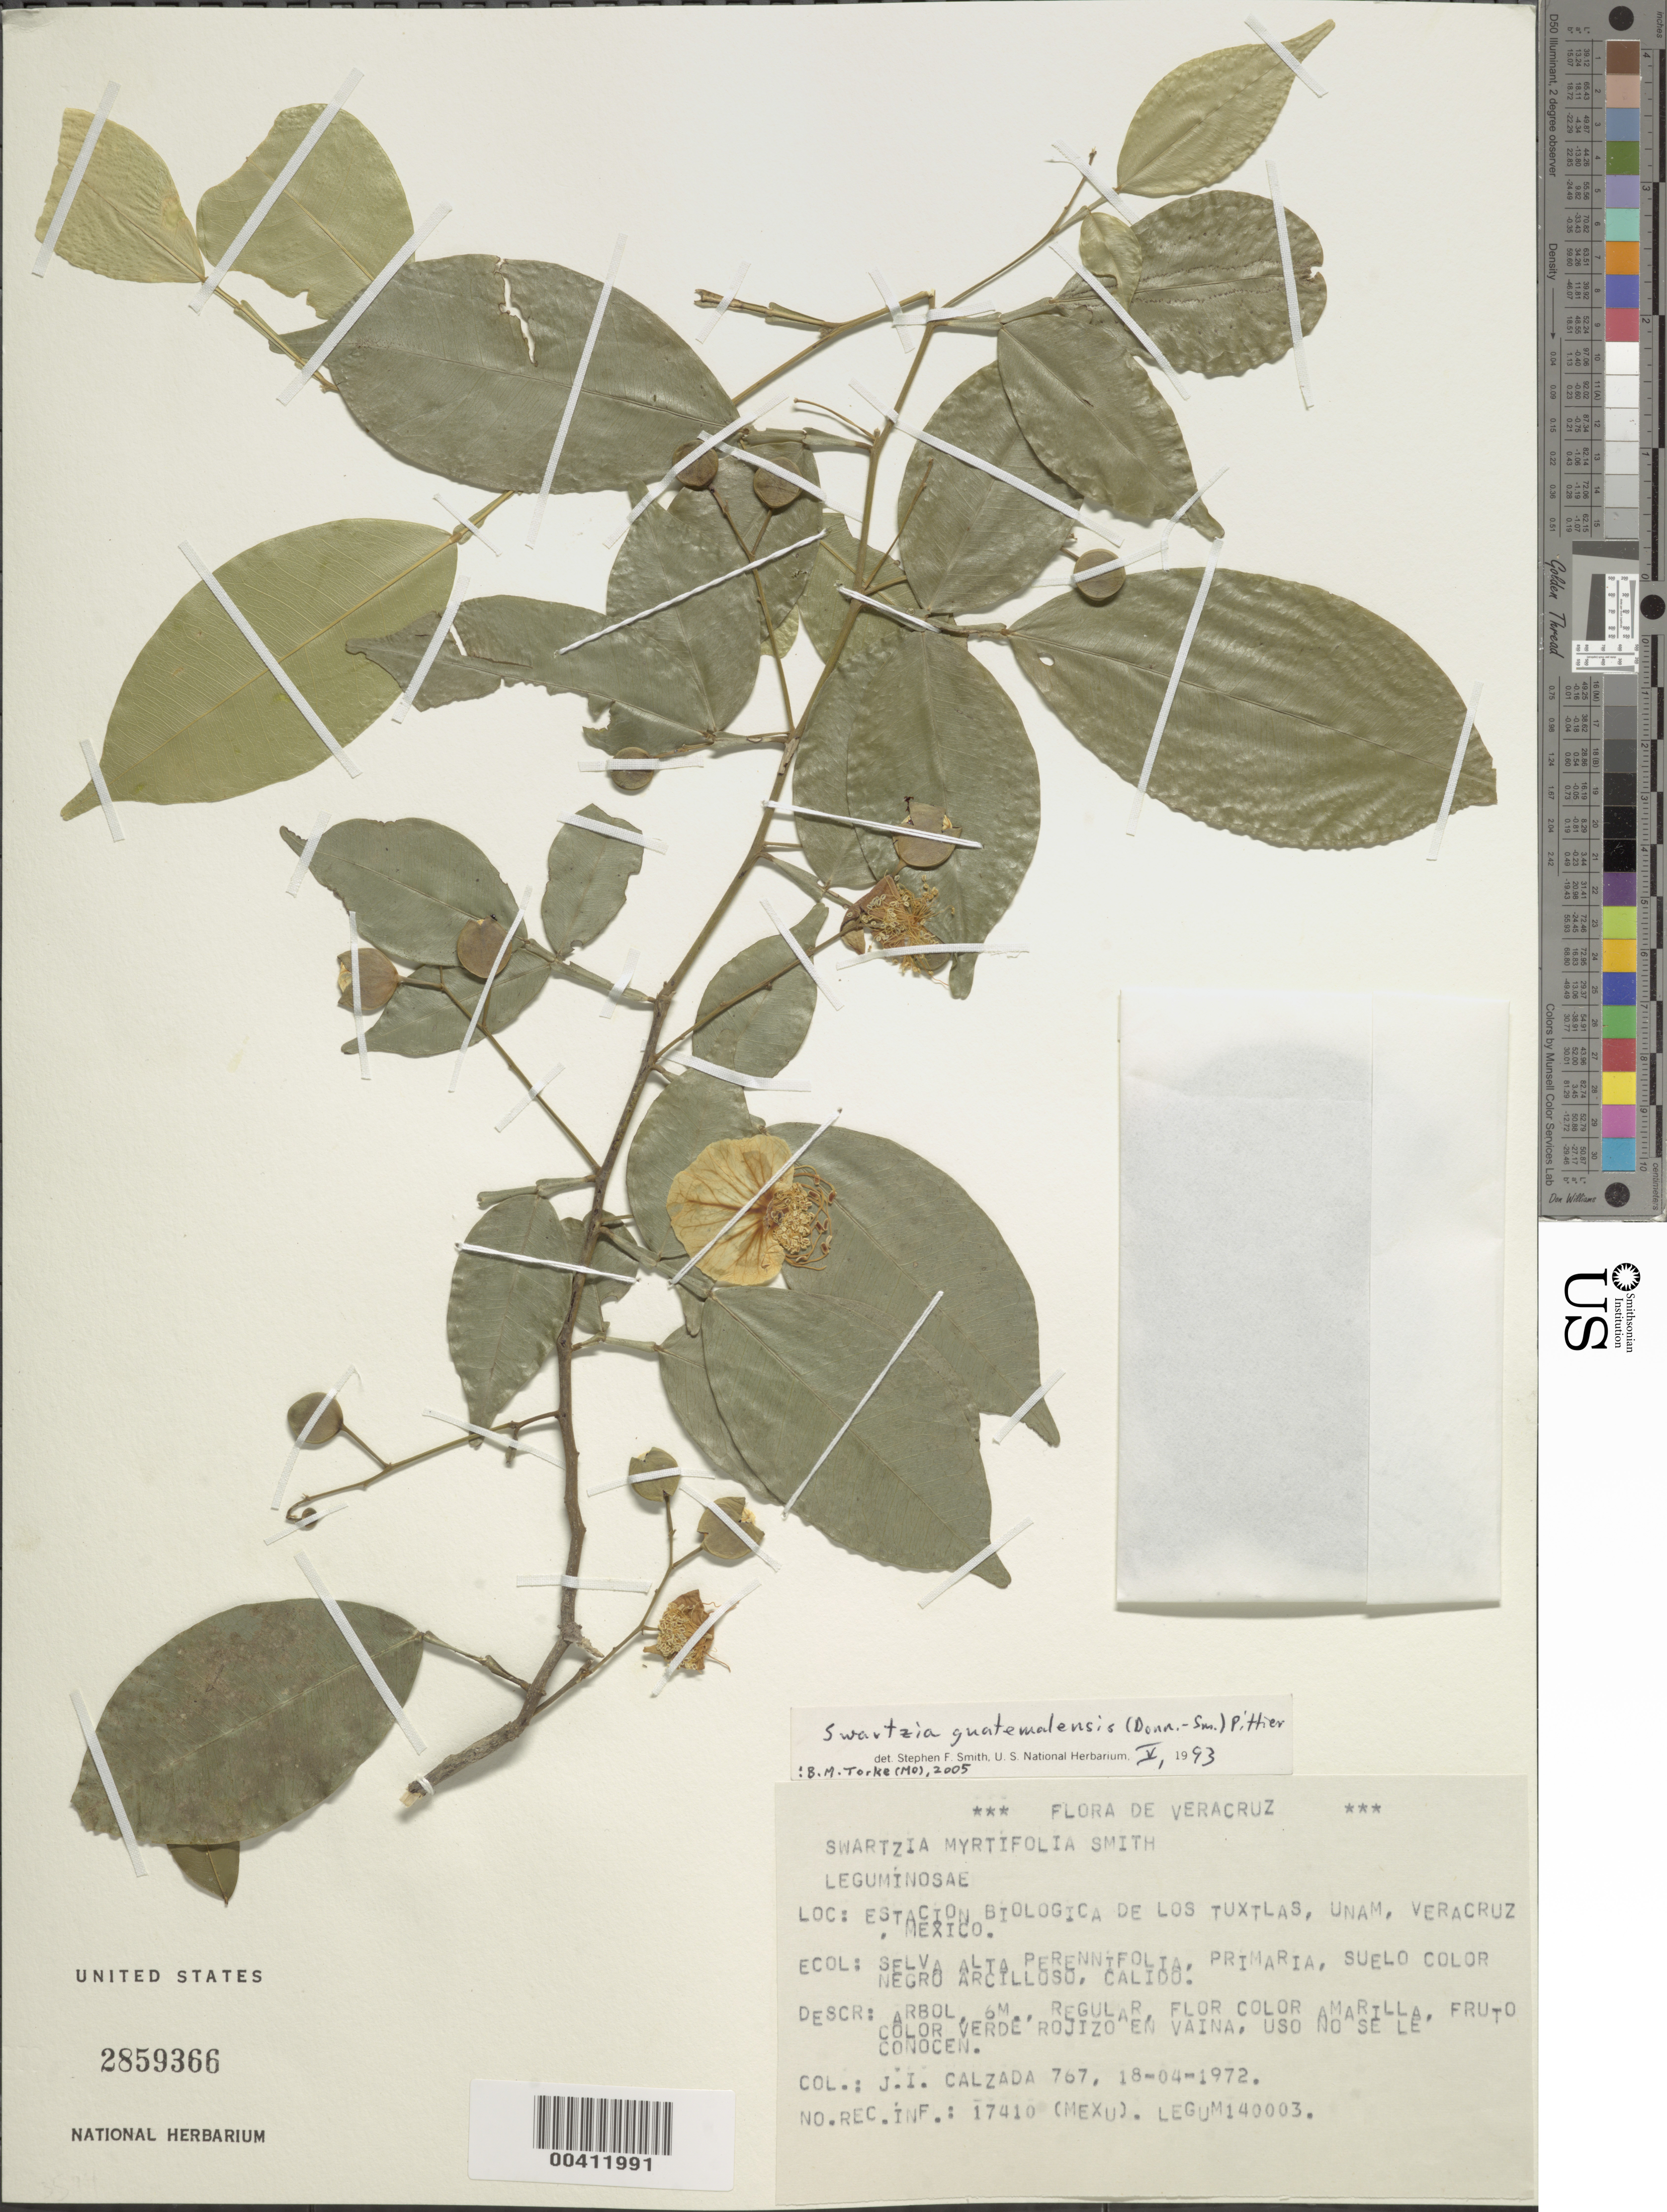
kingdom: Plantae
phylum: Tracheophyta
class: Magnoliopsida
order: Fabales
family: Fabaceae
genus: Swartzia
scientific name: Swartzia guatemalensis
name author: (Donn. Sm.) Pittier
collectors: J. I. Calzada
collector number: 767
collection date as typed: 18 Apr 1972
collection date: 1972-04-18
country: Mexico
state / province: Veracruz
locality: Estacion biologica de los tuxtlas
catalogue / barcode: US 2859366